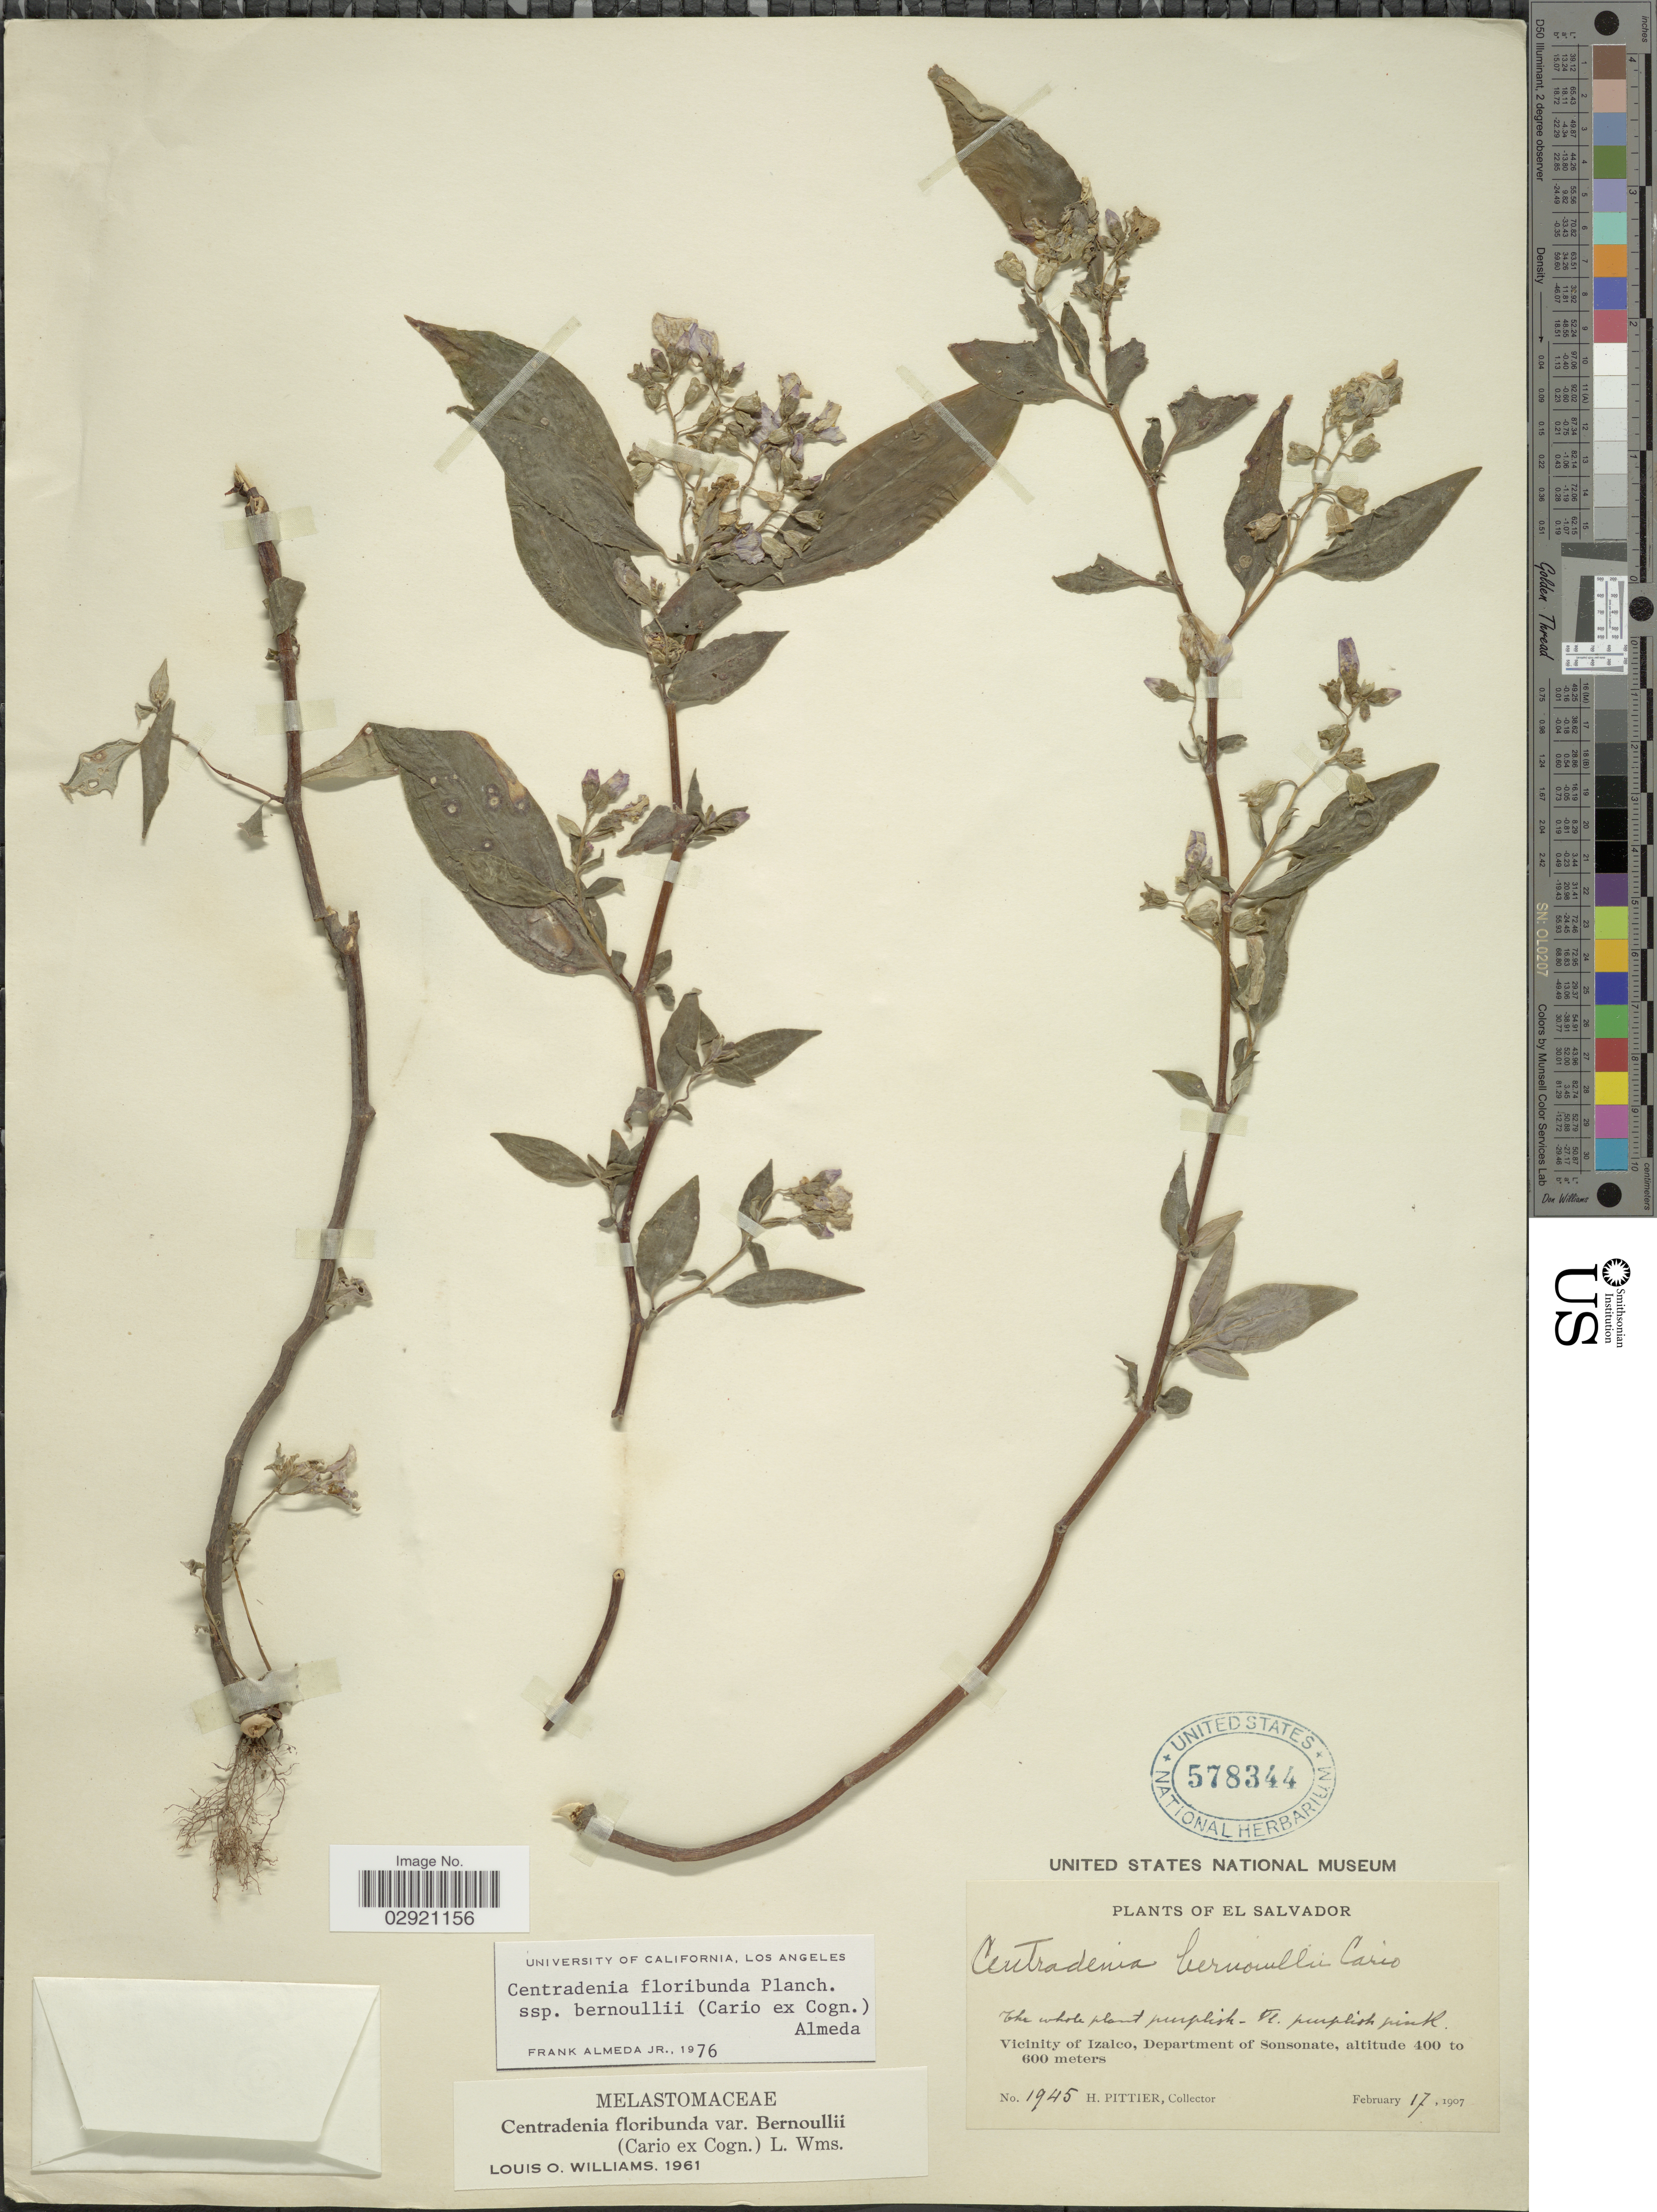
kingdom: Plantae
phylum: Tracheophyta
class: Magnoliopsida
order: Myrtales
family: Melastomataceae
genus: Centradenia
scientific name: Centradenia floribunda subsp. bernoulli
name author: (Cario ex Cogn.) Almeda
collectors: H. F. Pittier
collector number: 1945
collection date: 1907-02-17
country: El Salvador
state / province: Sonsonate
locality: Vicinity of Izalco, Department of Sonsonate.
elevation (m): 400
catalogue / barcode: US 578344